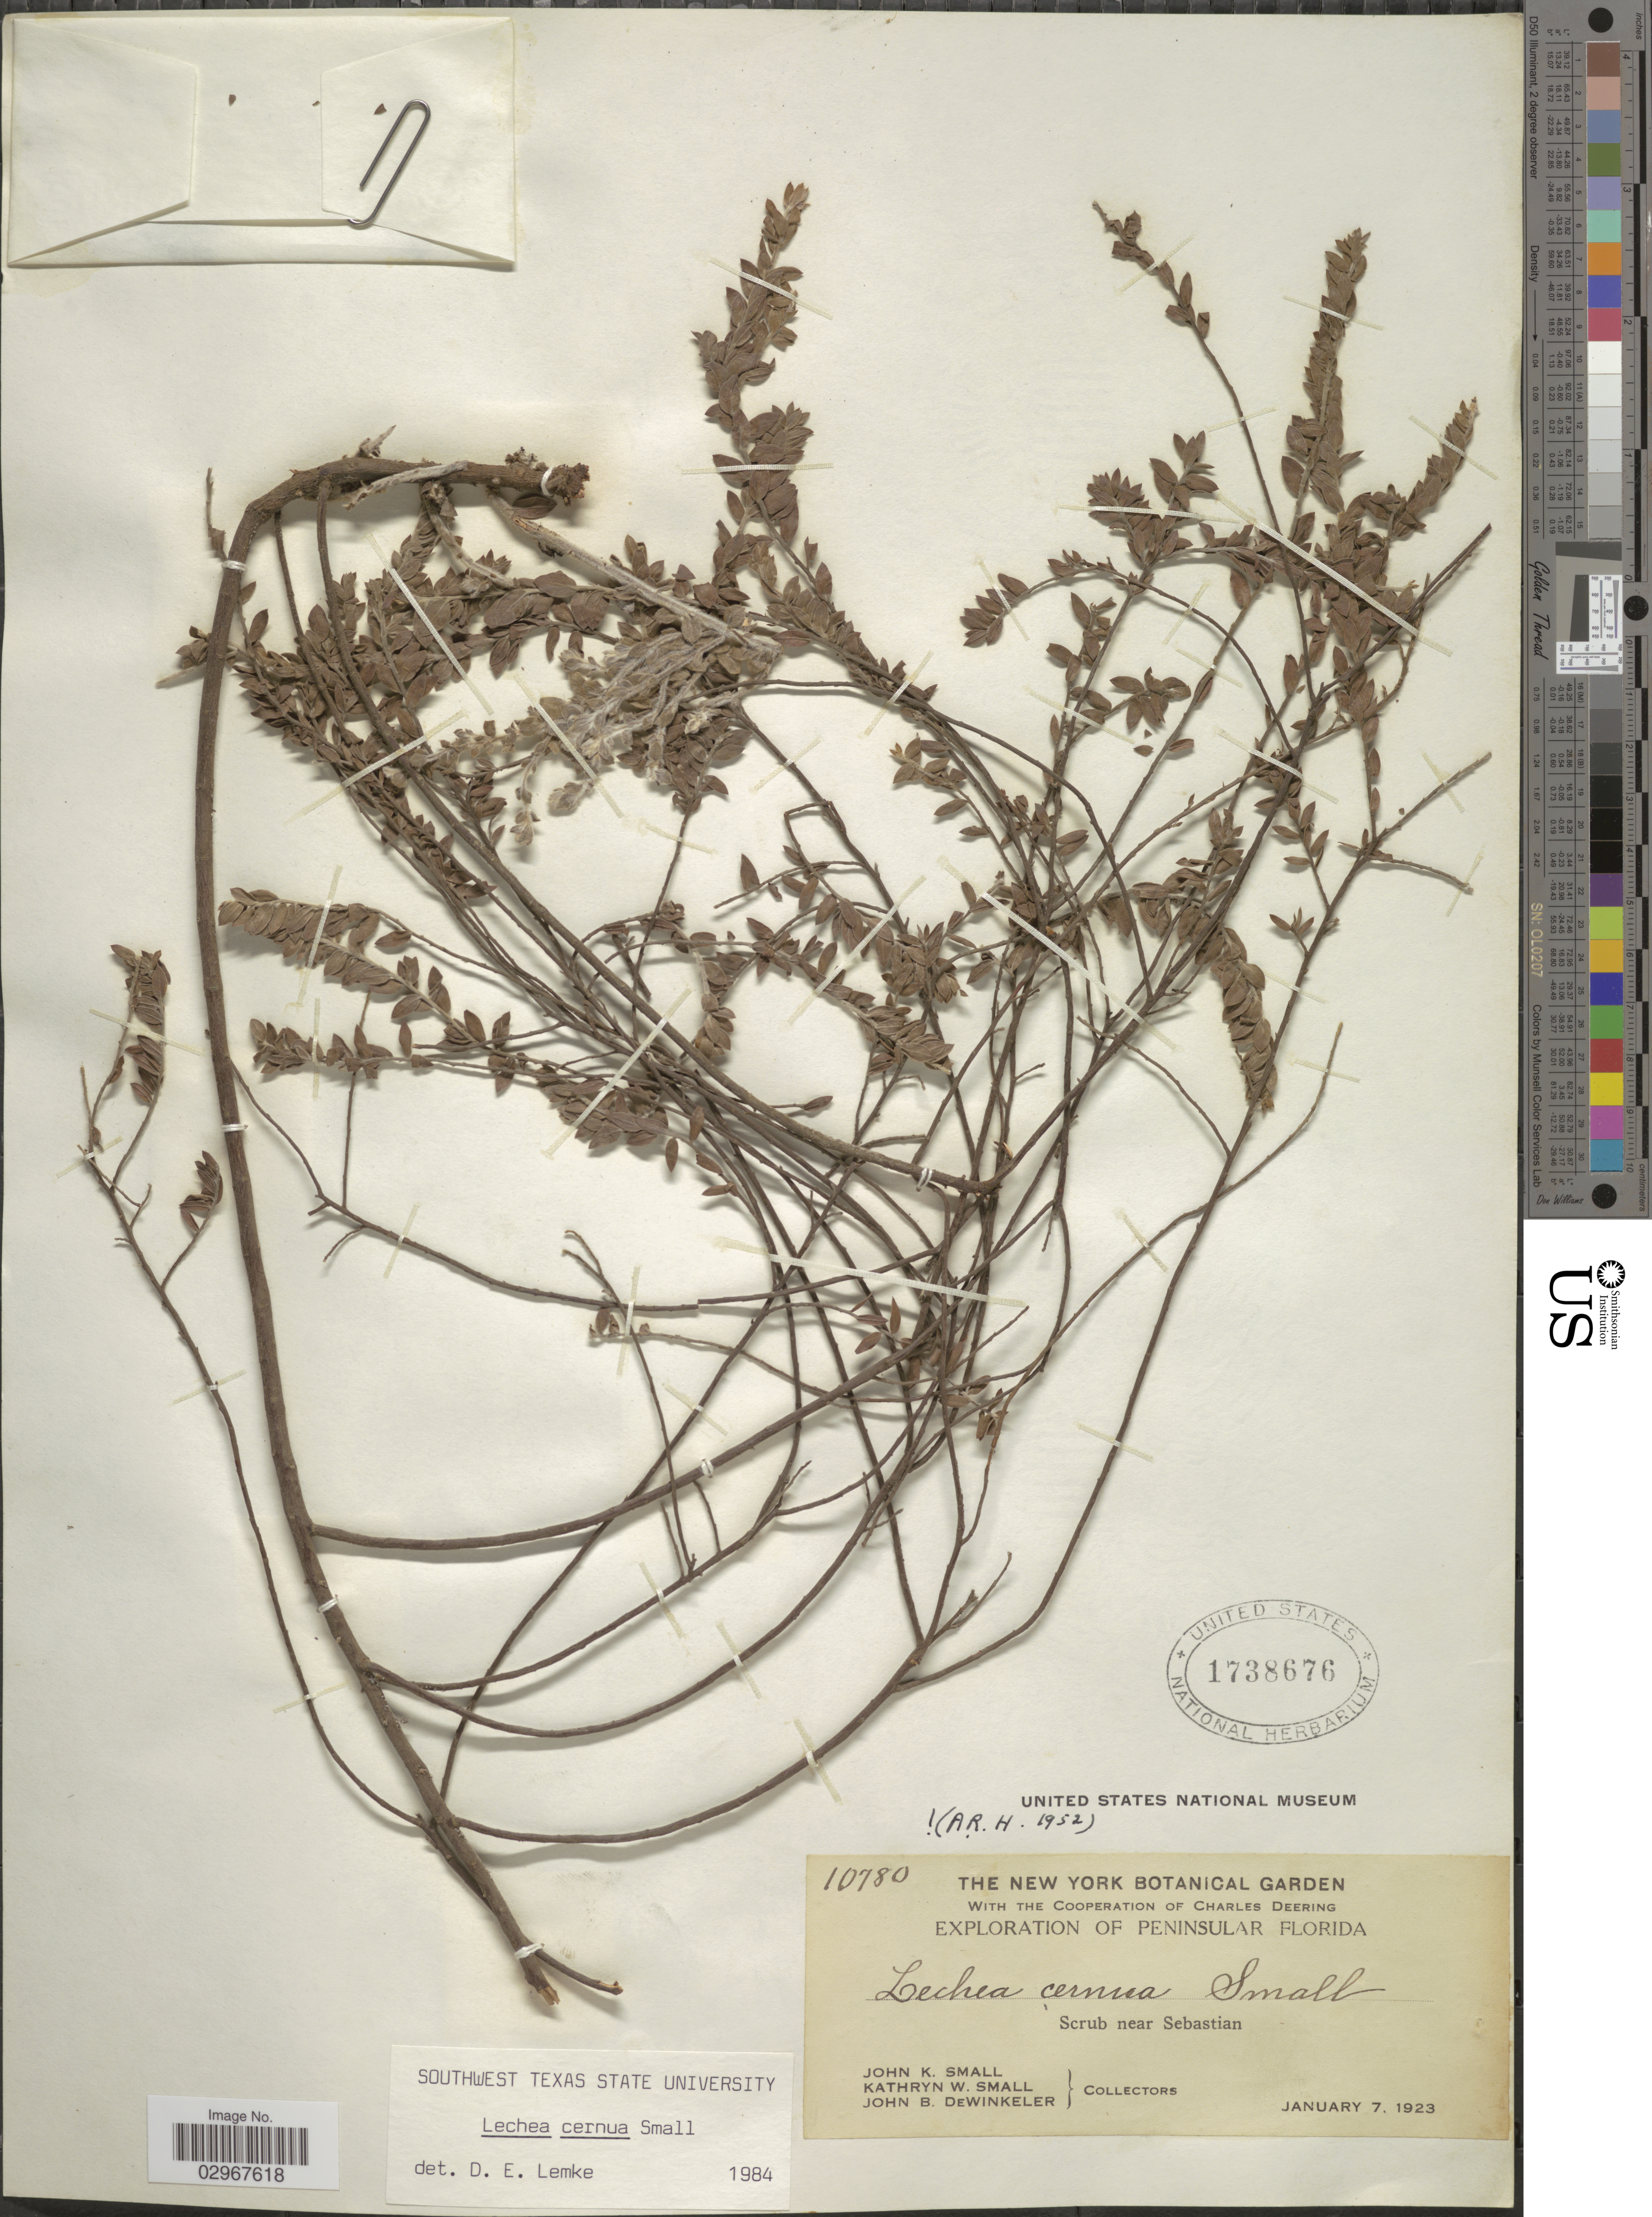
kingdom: Plantae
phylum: Tracheophyta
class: Magnoliopsida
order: Malvales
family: Cistaceae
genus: Lechea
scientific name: Lechea cernua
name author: Small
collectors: J. K. Small, K. Small & J. B. Dewinkeler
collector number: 10780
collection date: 1923-01-07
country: United States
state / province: Florida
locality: Peninsular Florida. Scrub near Sebastian.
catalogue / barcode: US 1738676